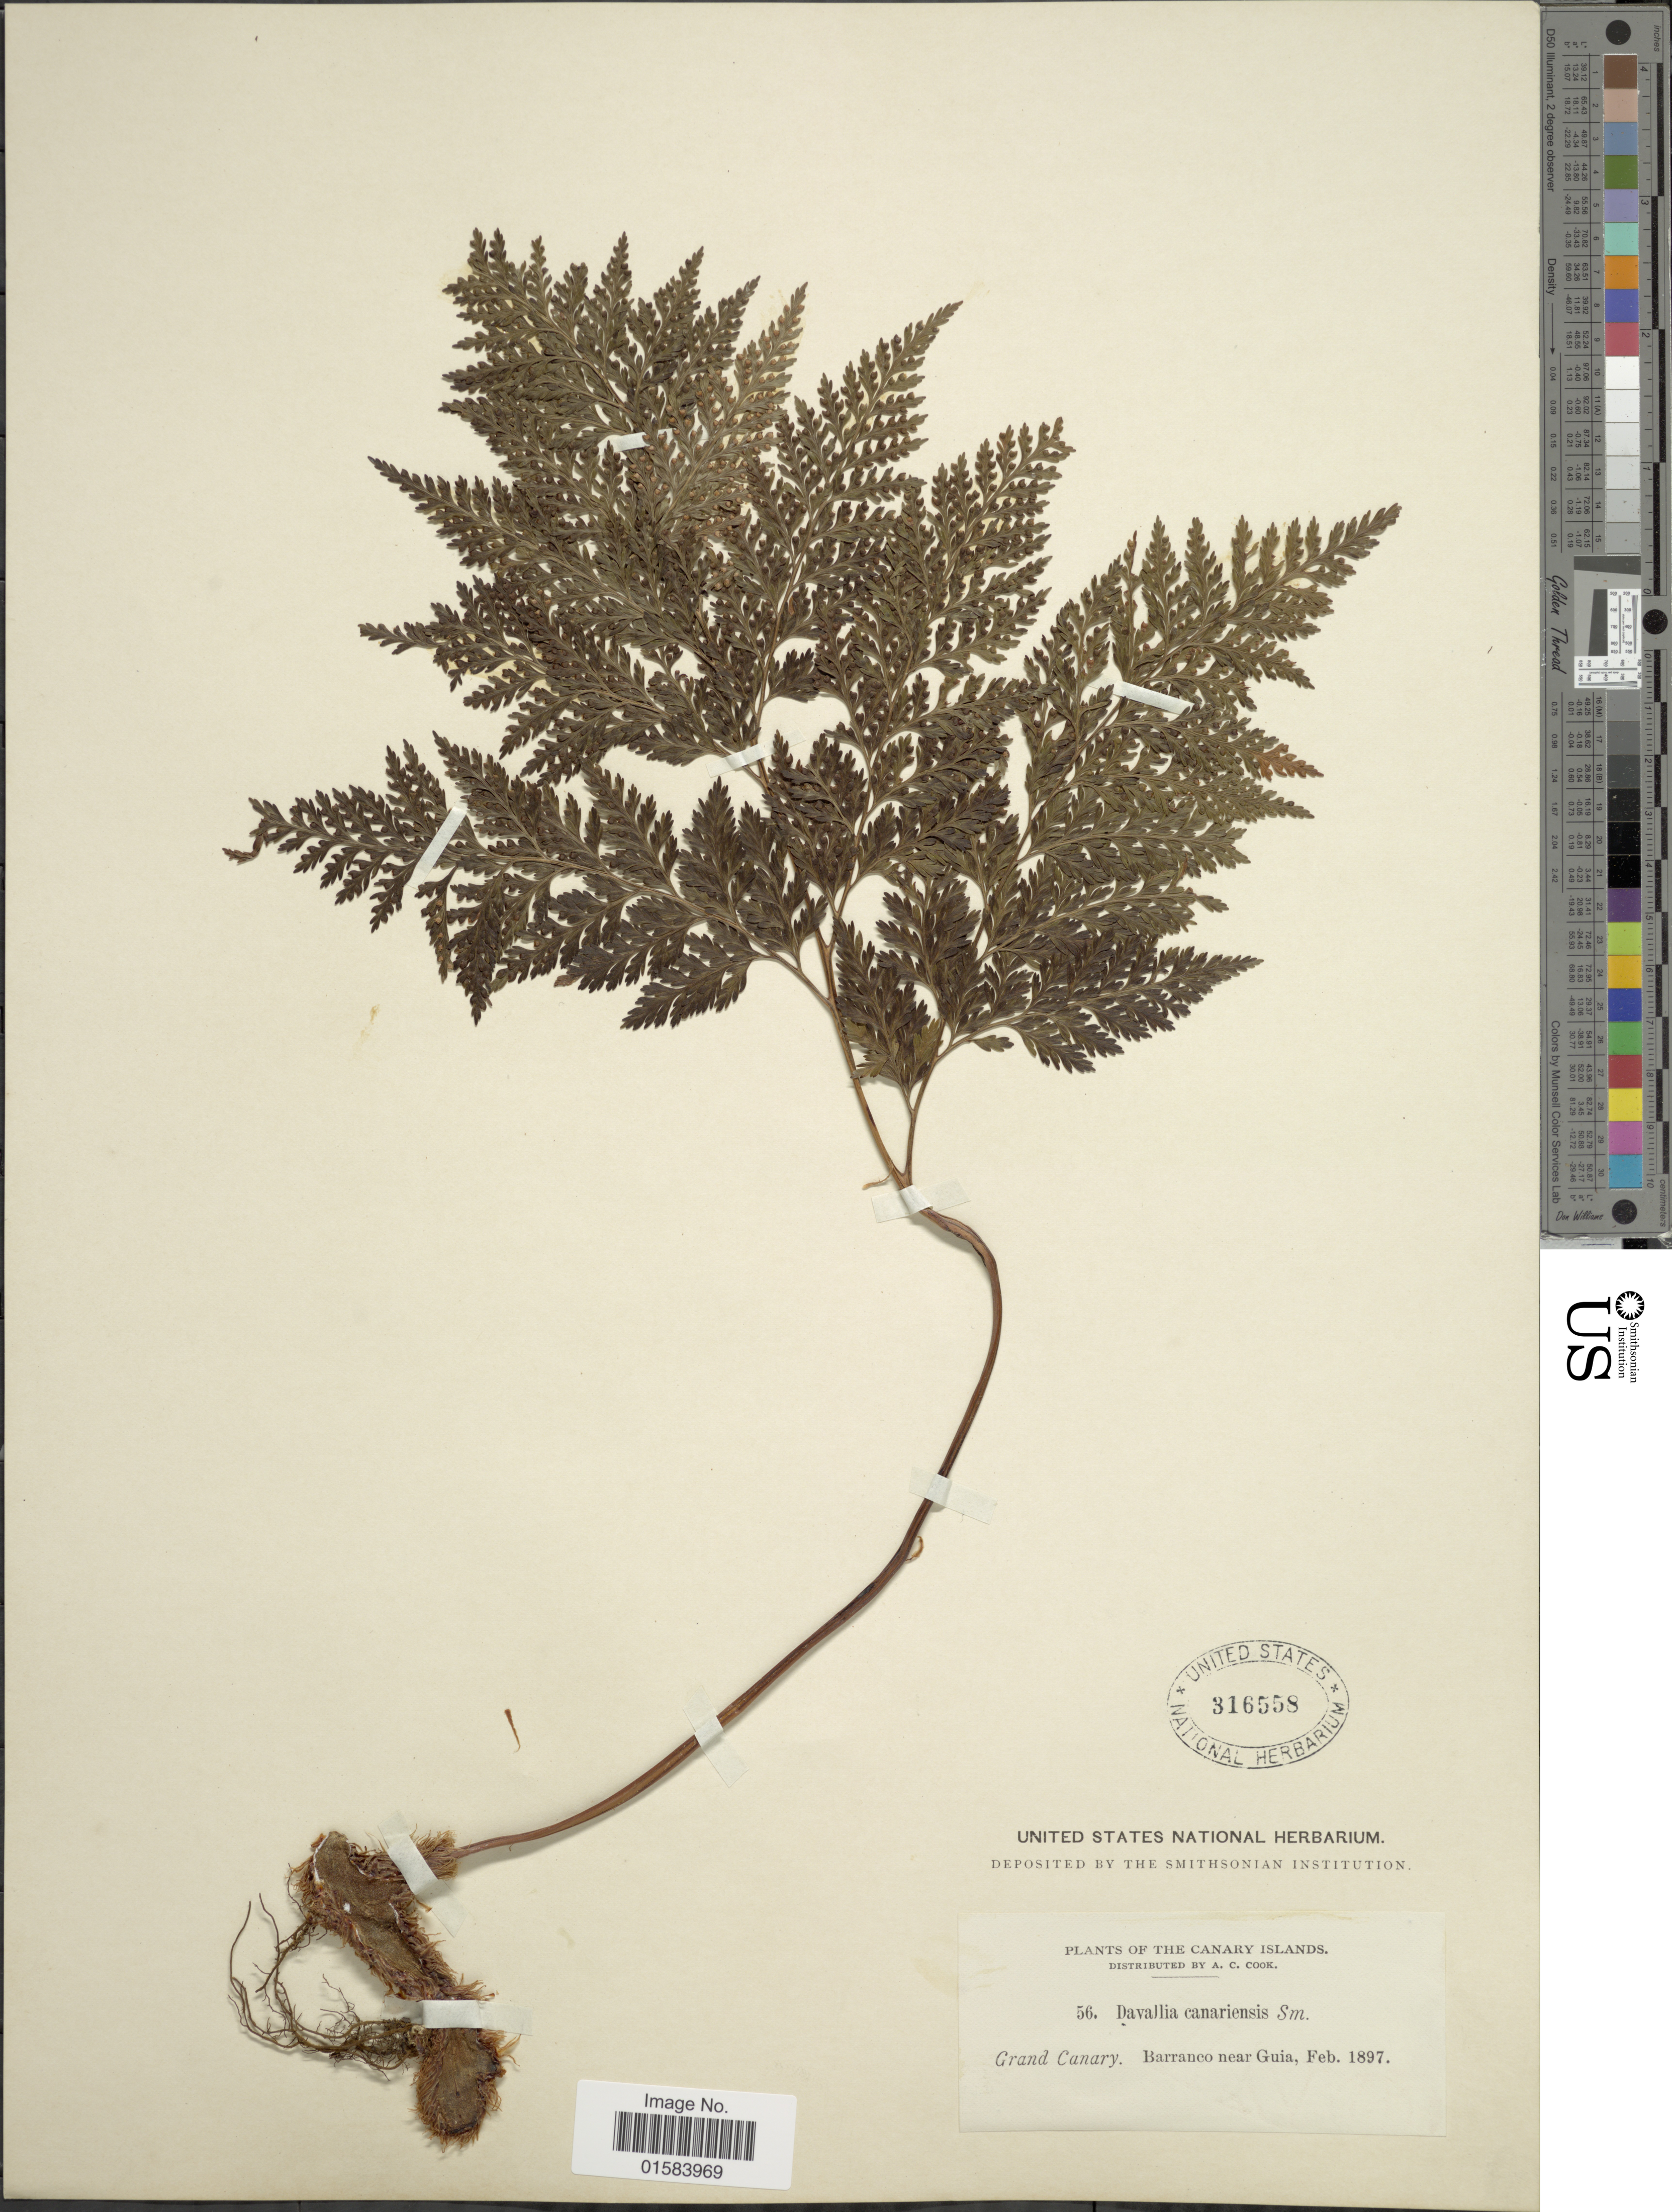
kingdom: Plantae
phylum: Tracheophyta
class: Polypodiopsida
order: Polypodiales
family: Davalliaceae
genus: Davallia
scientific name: Davallia canariensis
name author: (L.) Sm.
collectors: Alice C. Cook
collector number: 56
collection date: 1897-02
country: Spain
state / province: Canarias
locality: The Canary Islands, Gran Canary. Barranco near Guia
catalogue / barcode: US 316558